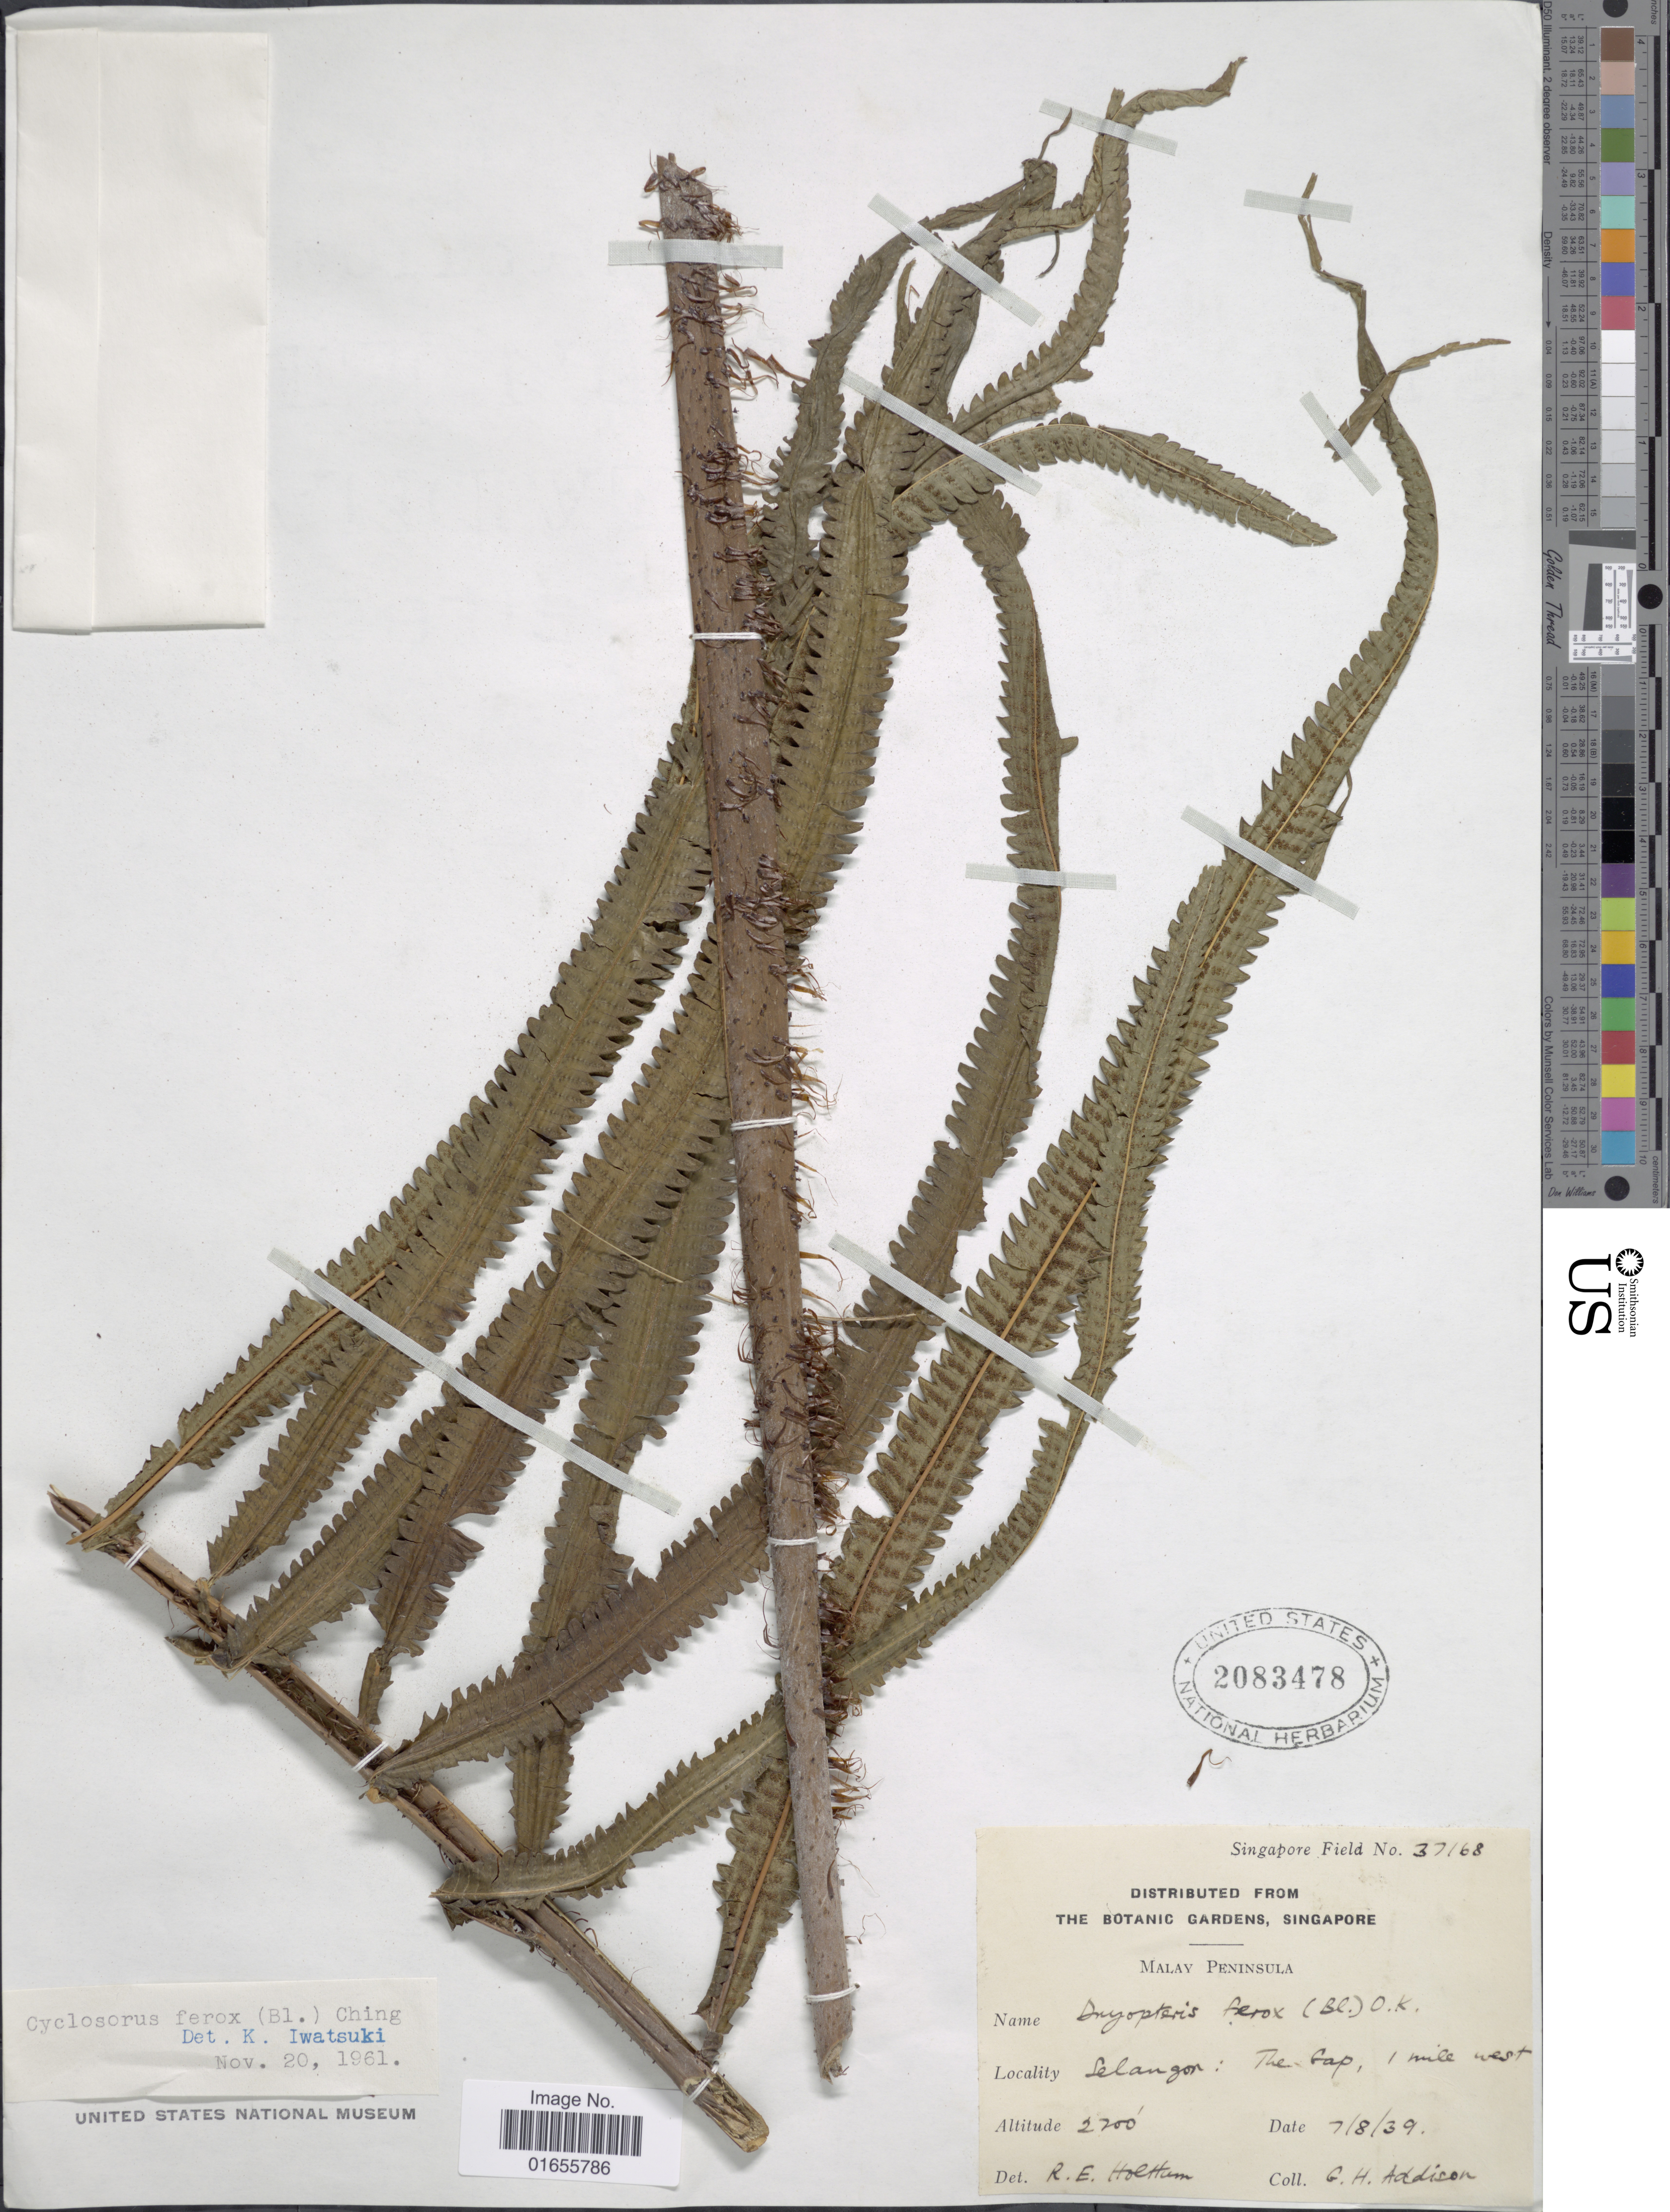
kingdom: Plantae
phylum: Tracheophyta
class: Polypodiopsida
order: Polypodiales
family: Thelypteridaceae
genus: Chingia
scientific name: Chingia ferox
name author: (Blume) Holttum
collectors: R. E. Holttum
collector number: Singapore Field 37168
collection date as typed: Transcribed d/m/y: 7/8/39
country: Malaysia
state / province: Selangor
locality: Malay Peninsula, Selangor: The Gap, 1 mile west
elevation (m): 823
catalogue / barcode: US 2083478